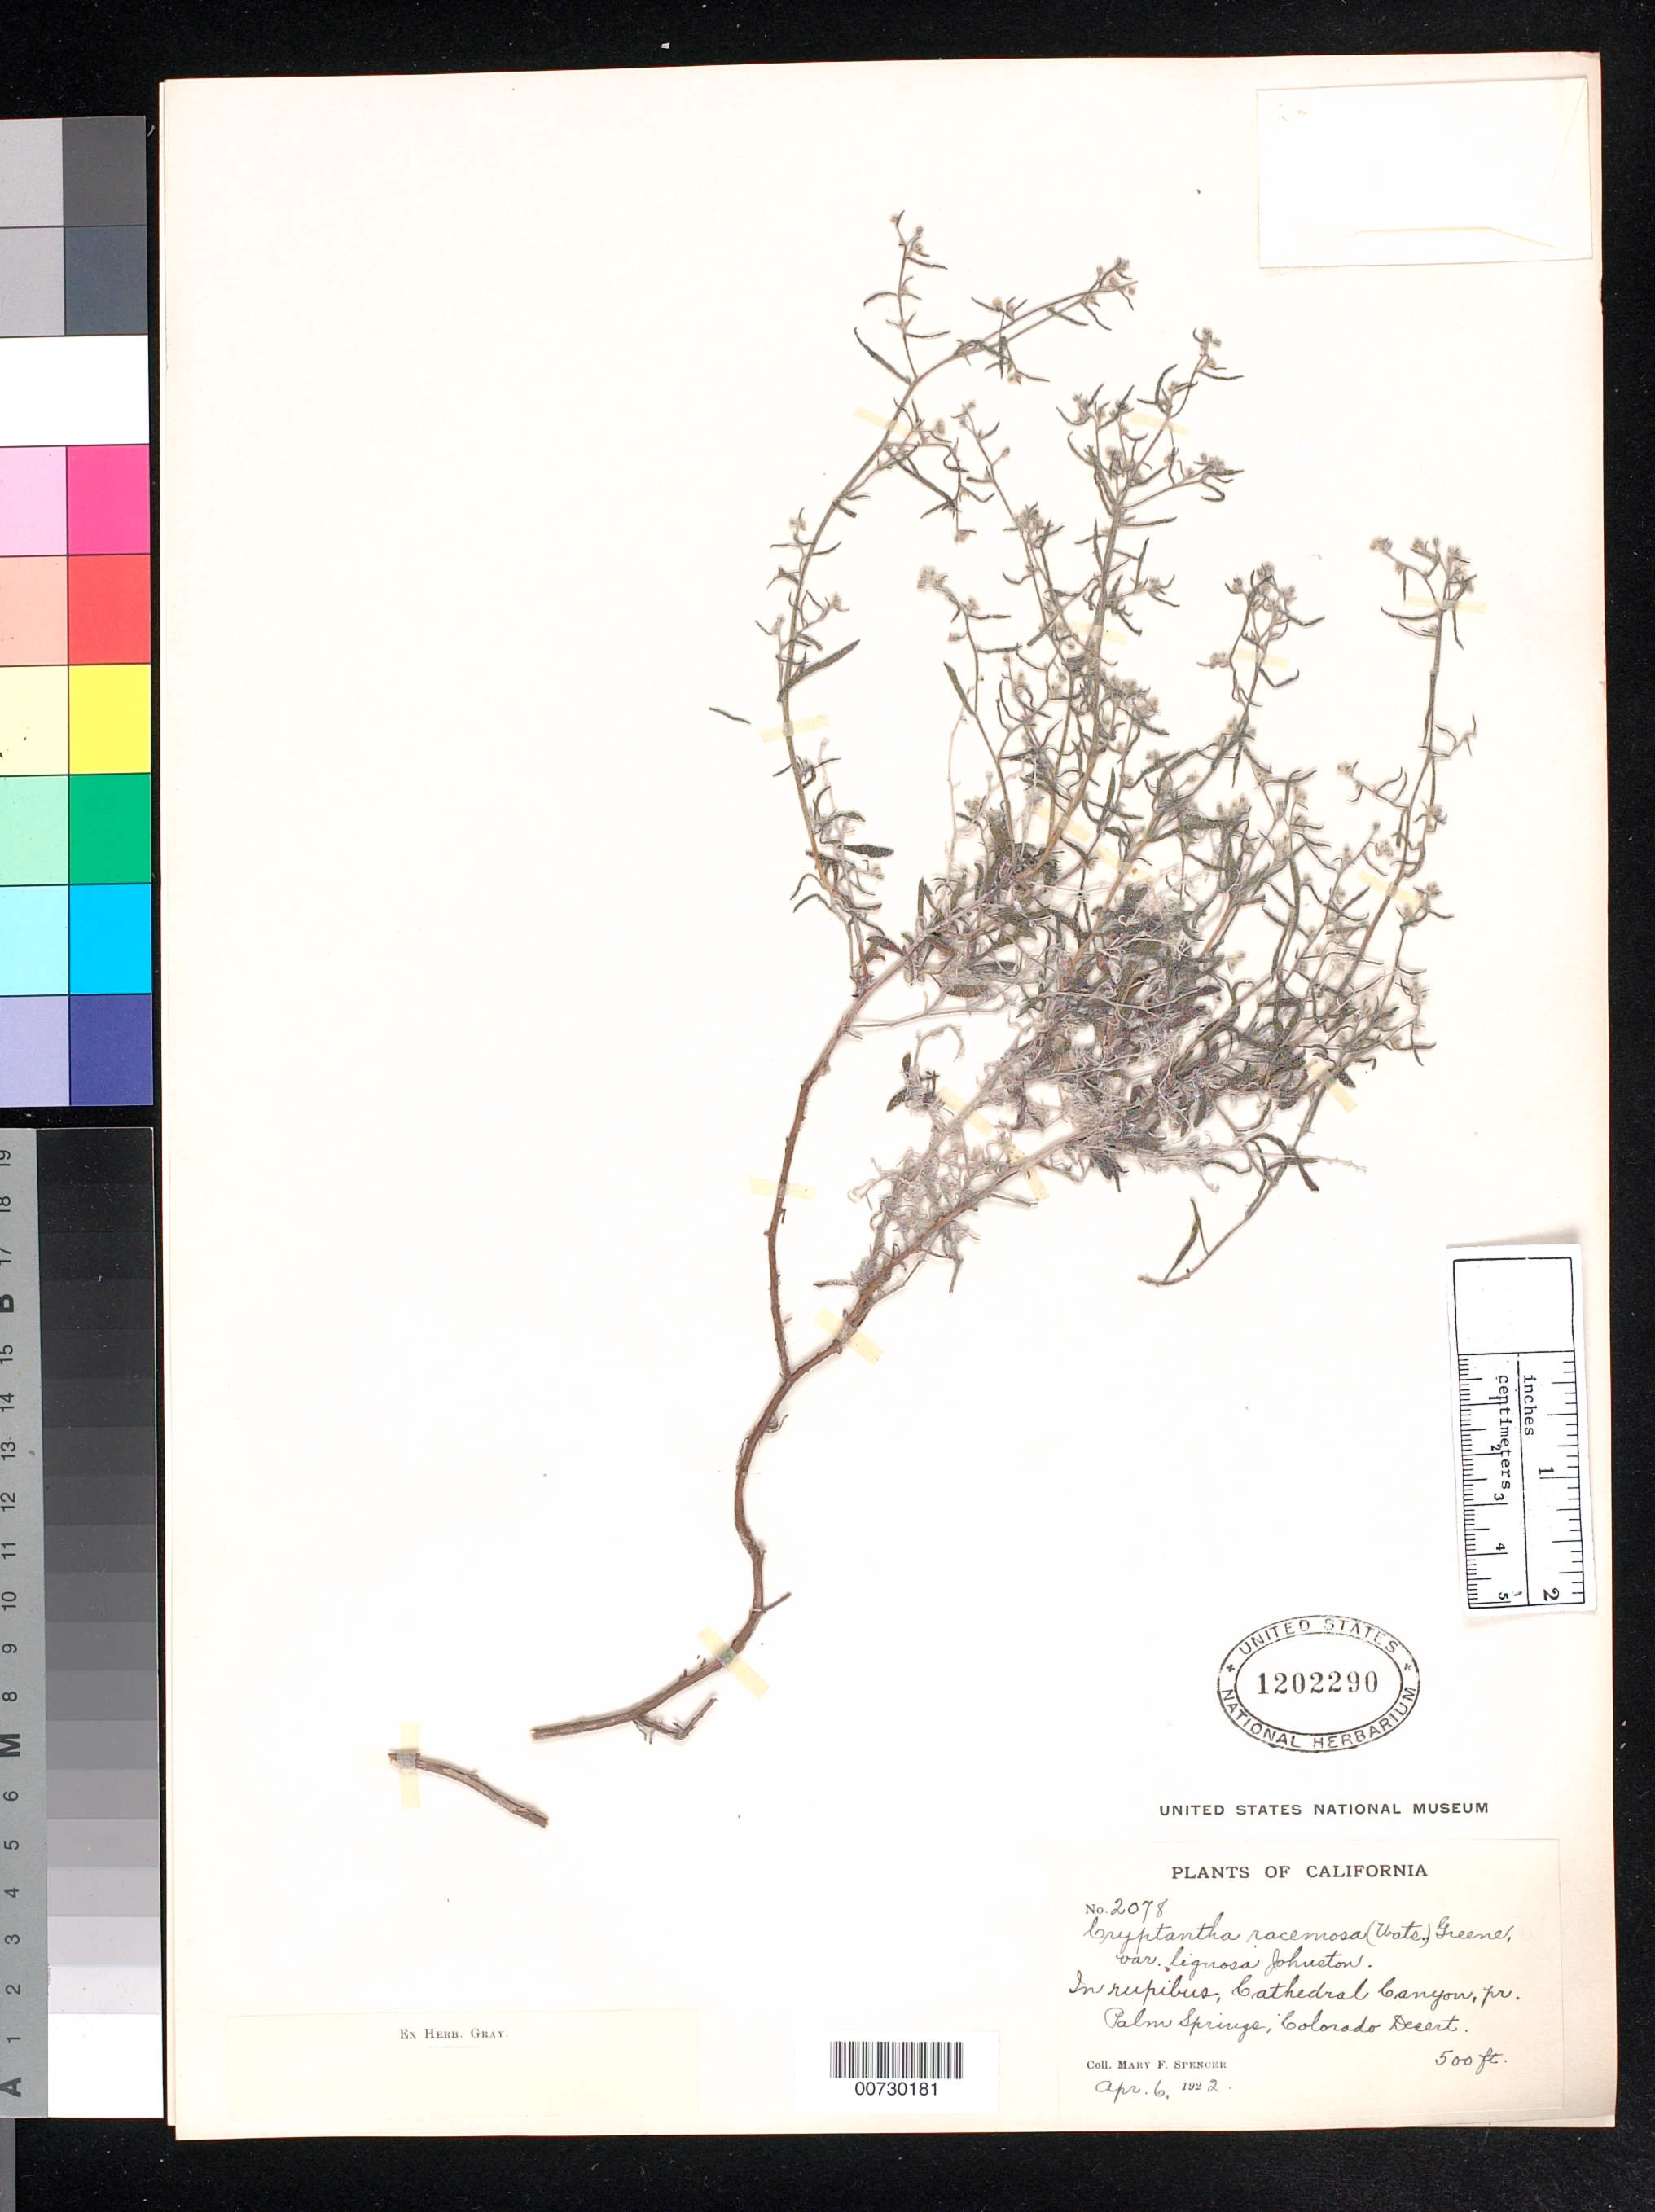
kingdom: Plantae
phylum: Tracheophyta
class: Magnoliopsida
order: Boraginales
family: Boraginaceae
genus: Cryptantha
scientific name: Cryptantha racemosa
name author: (S. Watson) Greene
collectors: I. Johnston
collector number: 1002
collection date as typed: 04 Apr 1917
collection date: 1917-04-04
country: United States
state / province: California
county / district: Riverside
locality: San Jacinto Mountains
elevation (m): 305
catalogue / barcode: US 1103107